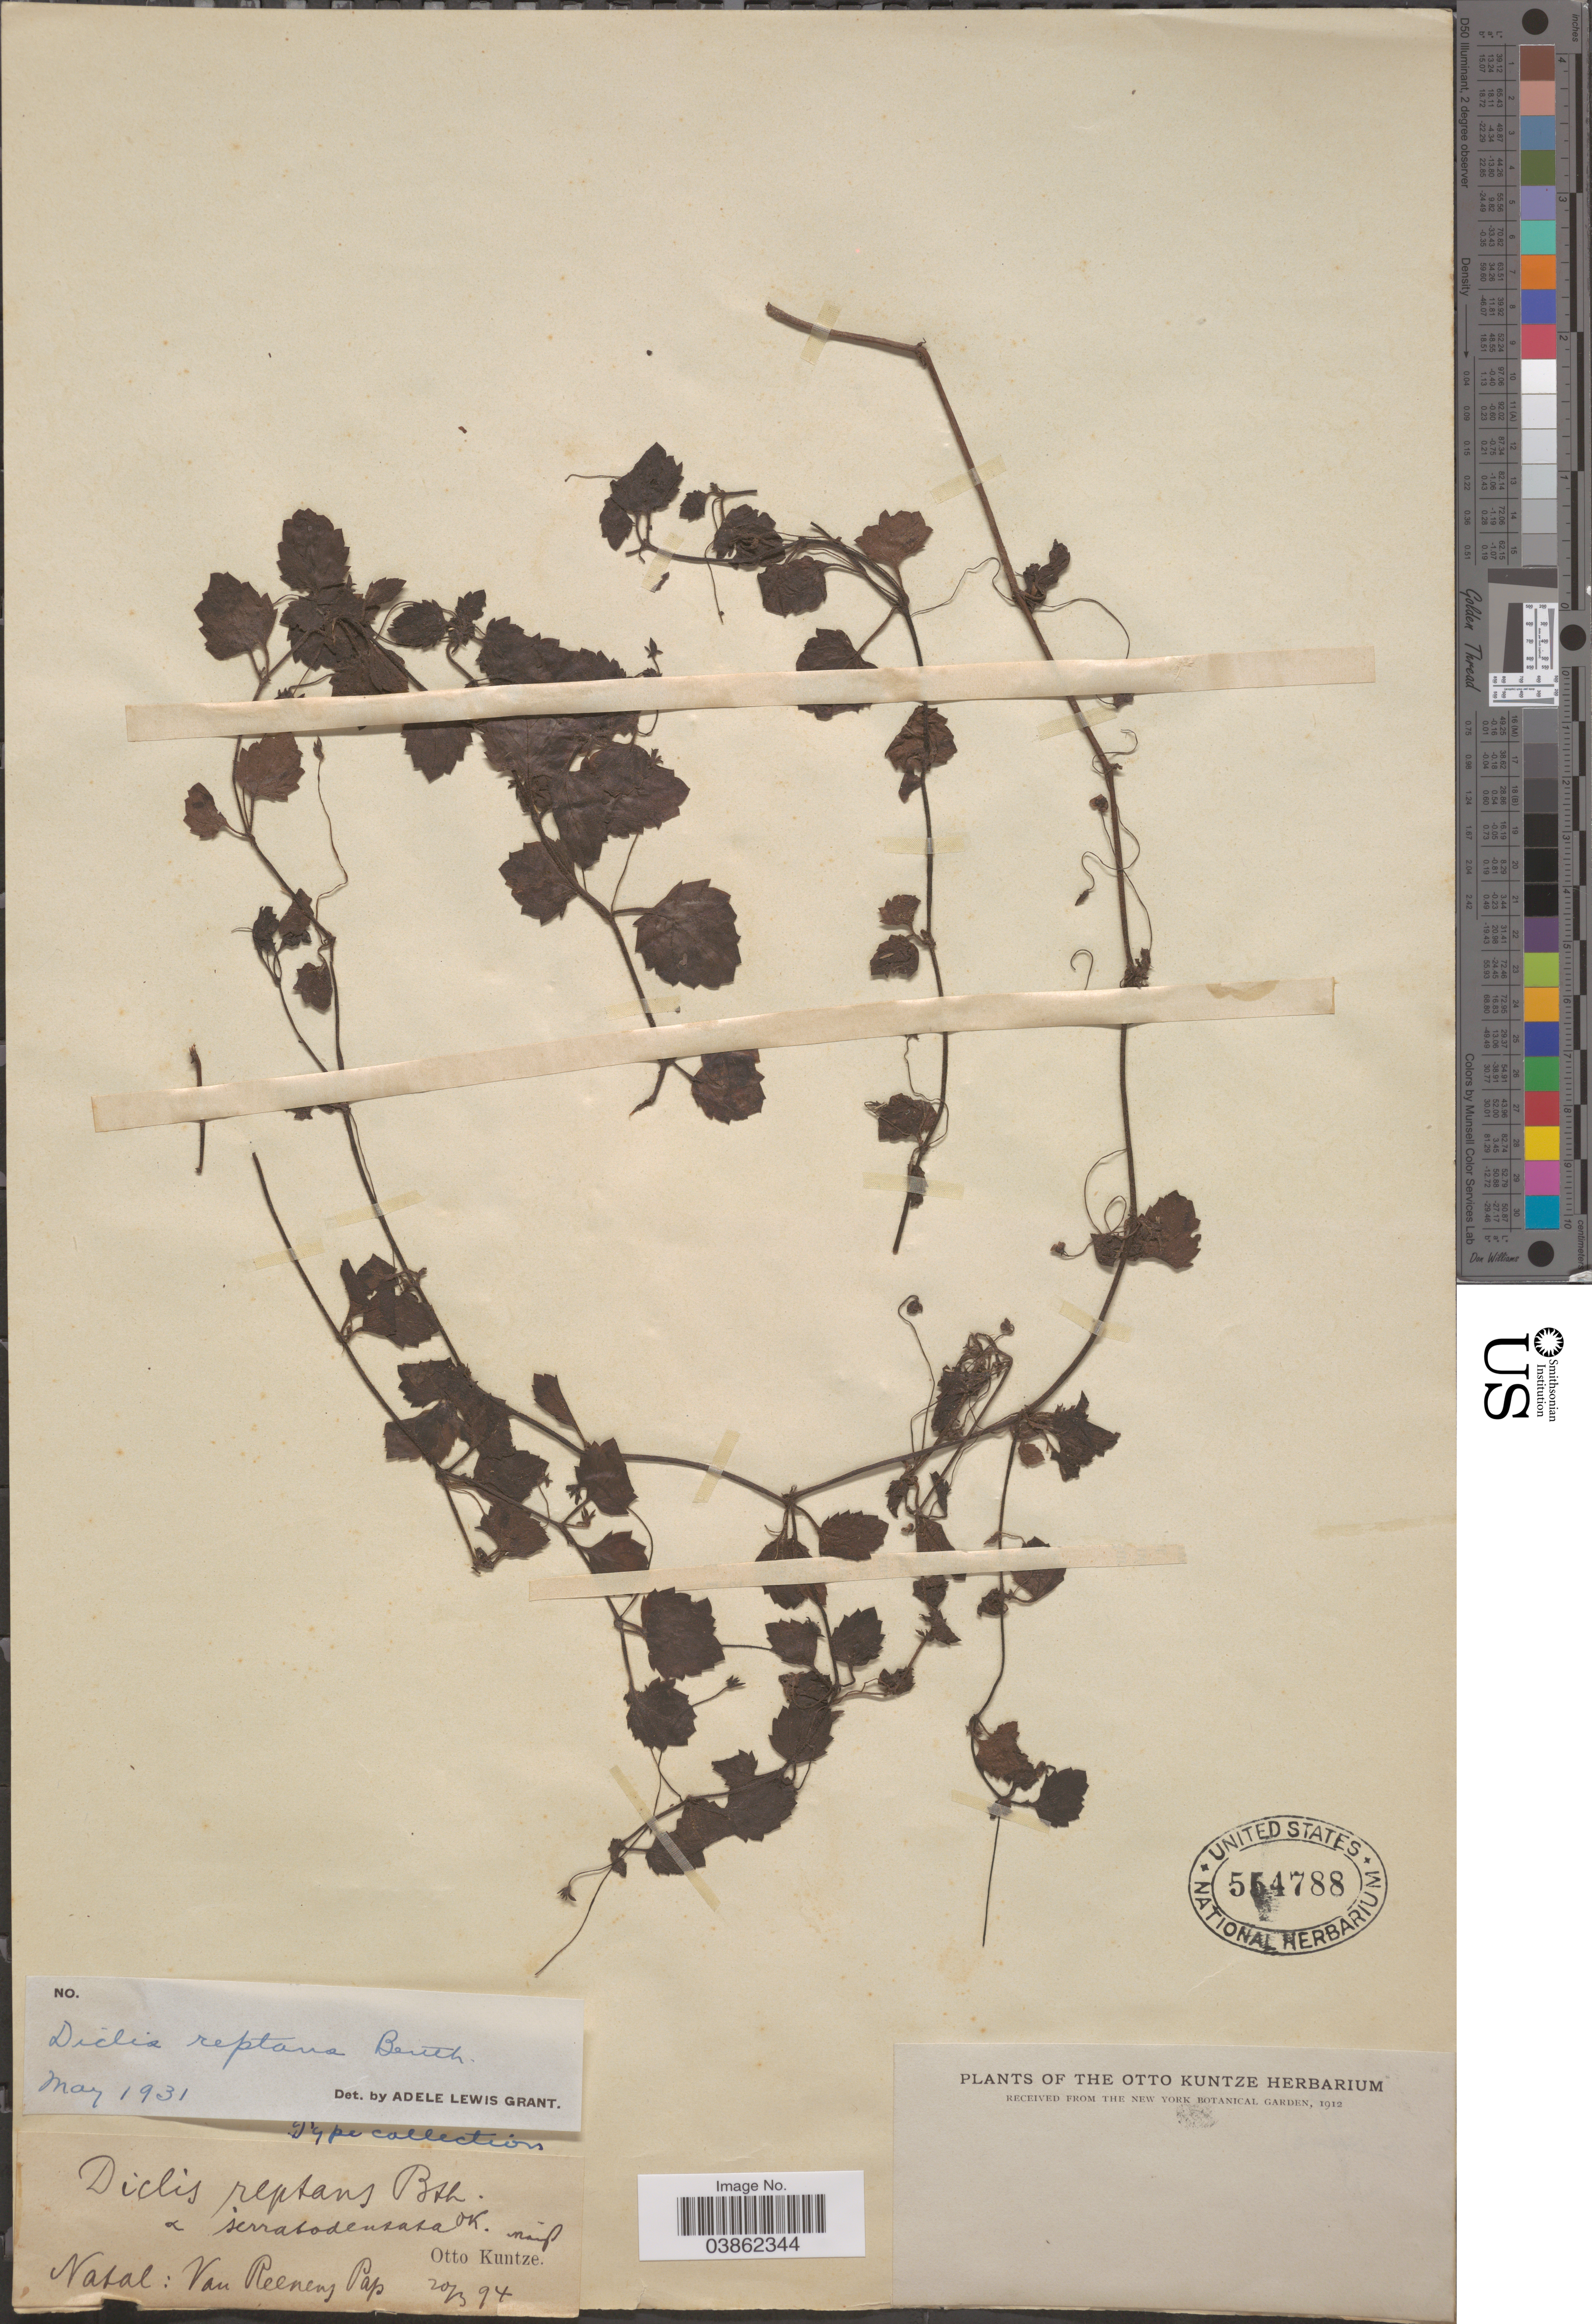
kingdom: Plantae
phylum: Tracheophyta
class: Magnoliopsida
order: Lamiales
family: Scrophulariaceae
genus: Diclis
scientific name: Diclis reptans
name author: Benth.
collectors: C.E.O. Kuntze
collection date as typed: Transcribed d/m/y: 20/3/94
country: South Africa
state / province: KwaZulu-Natal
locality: Natal: Van Reenens Pass.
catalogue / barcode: US 554788